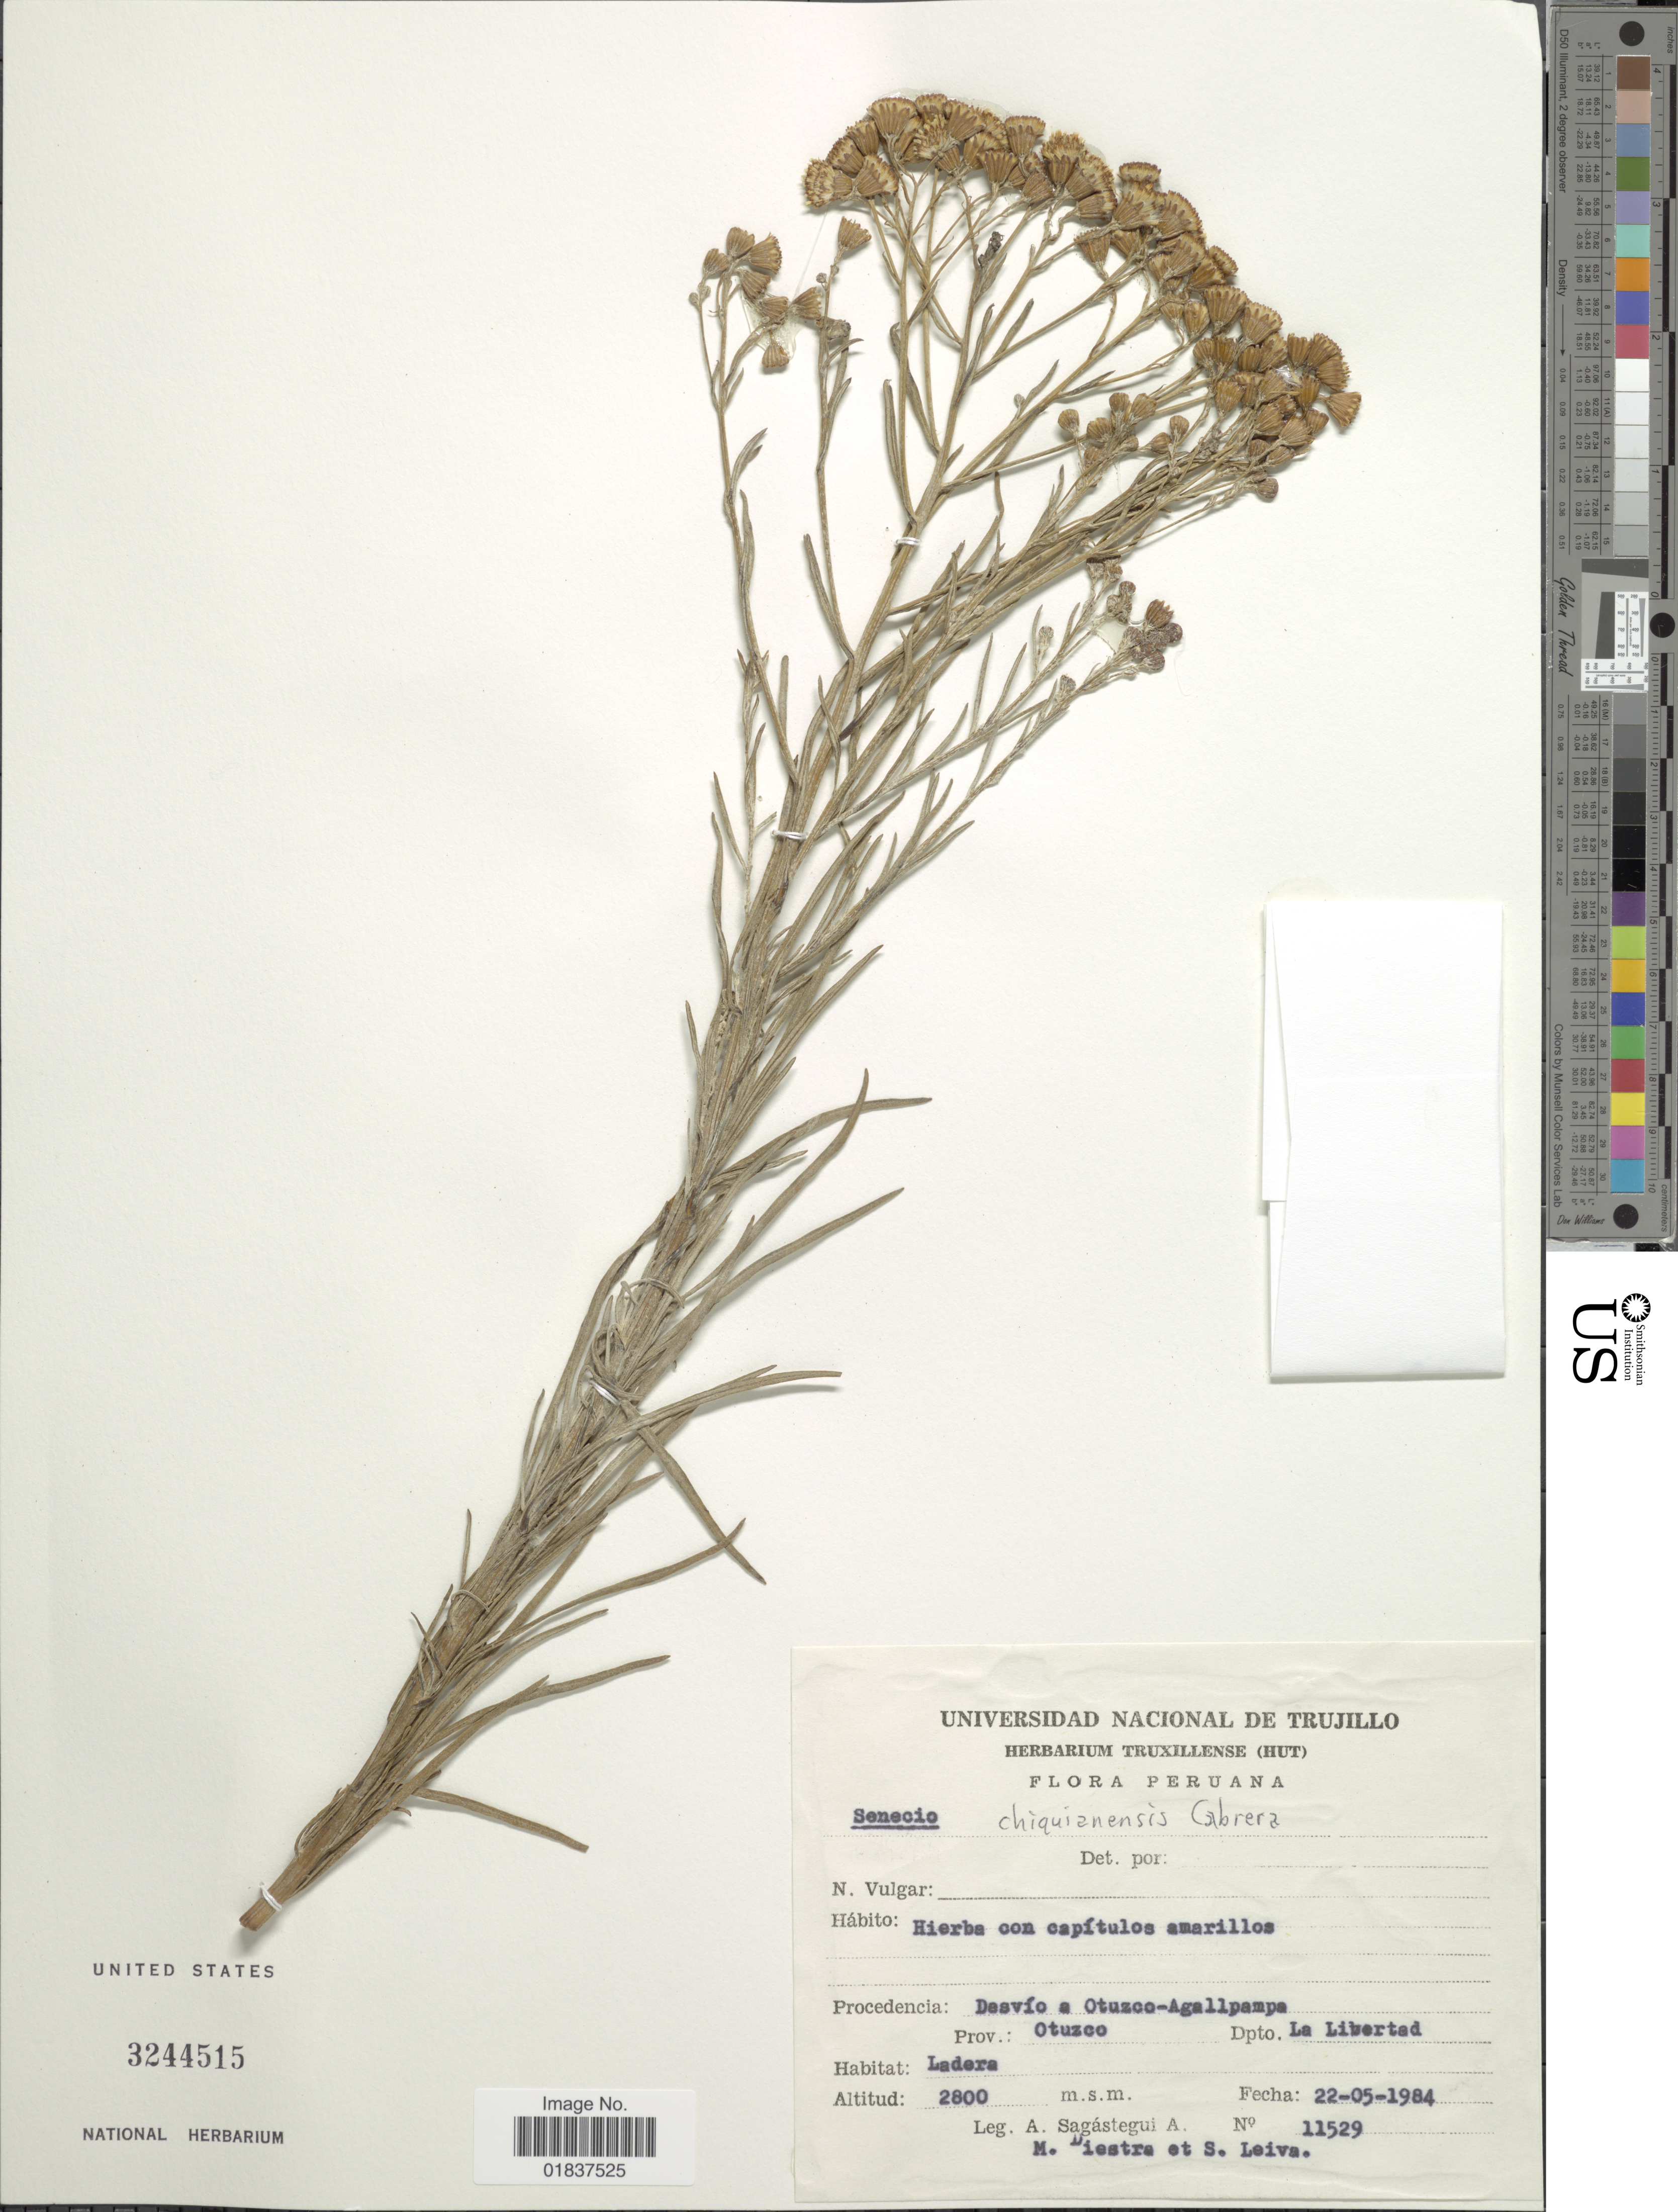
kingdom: Plantae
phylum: Tracheophyta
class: Magnoliopsida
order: Asterales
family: Asteraceae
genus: Senecio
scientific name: Senecio chiquianensis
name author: Cabrera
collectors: A. Sagástegui A., M. Diestra & S. Leiva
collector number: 11529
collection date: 1984-05-22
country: Peru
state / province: La Libertad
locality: Desvio a Otusco-Agallpampa. Prov.: Otuzco. Dpto.: La Libertad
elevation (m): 2800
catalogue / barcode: US 3244515